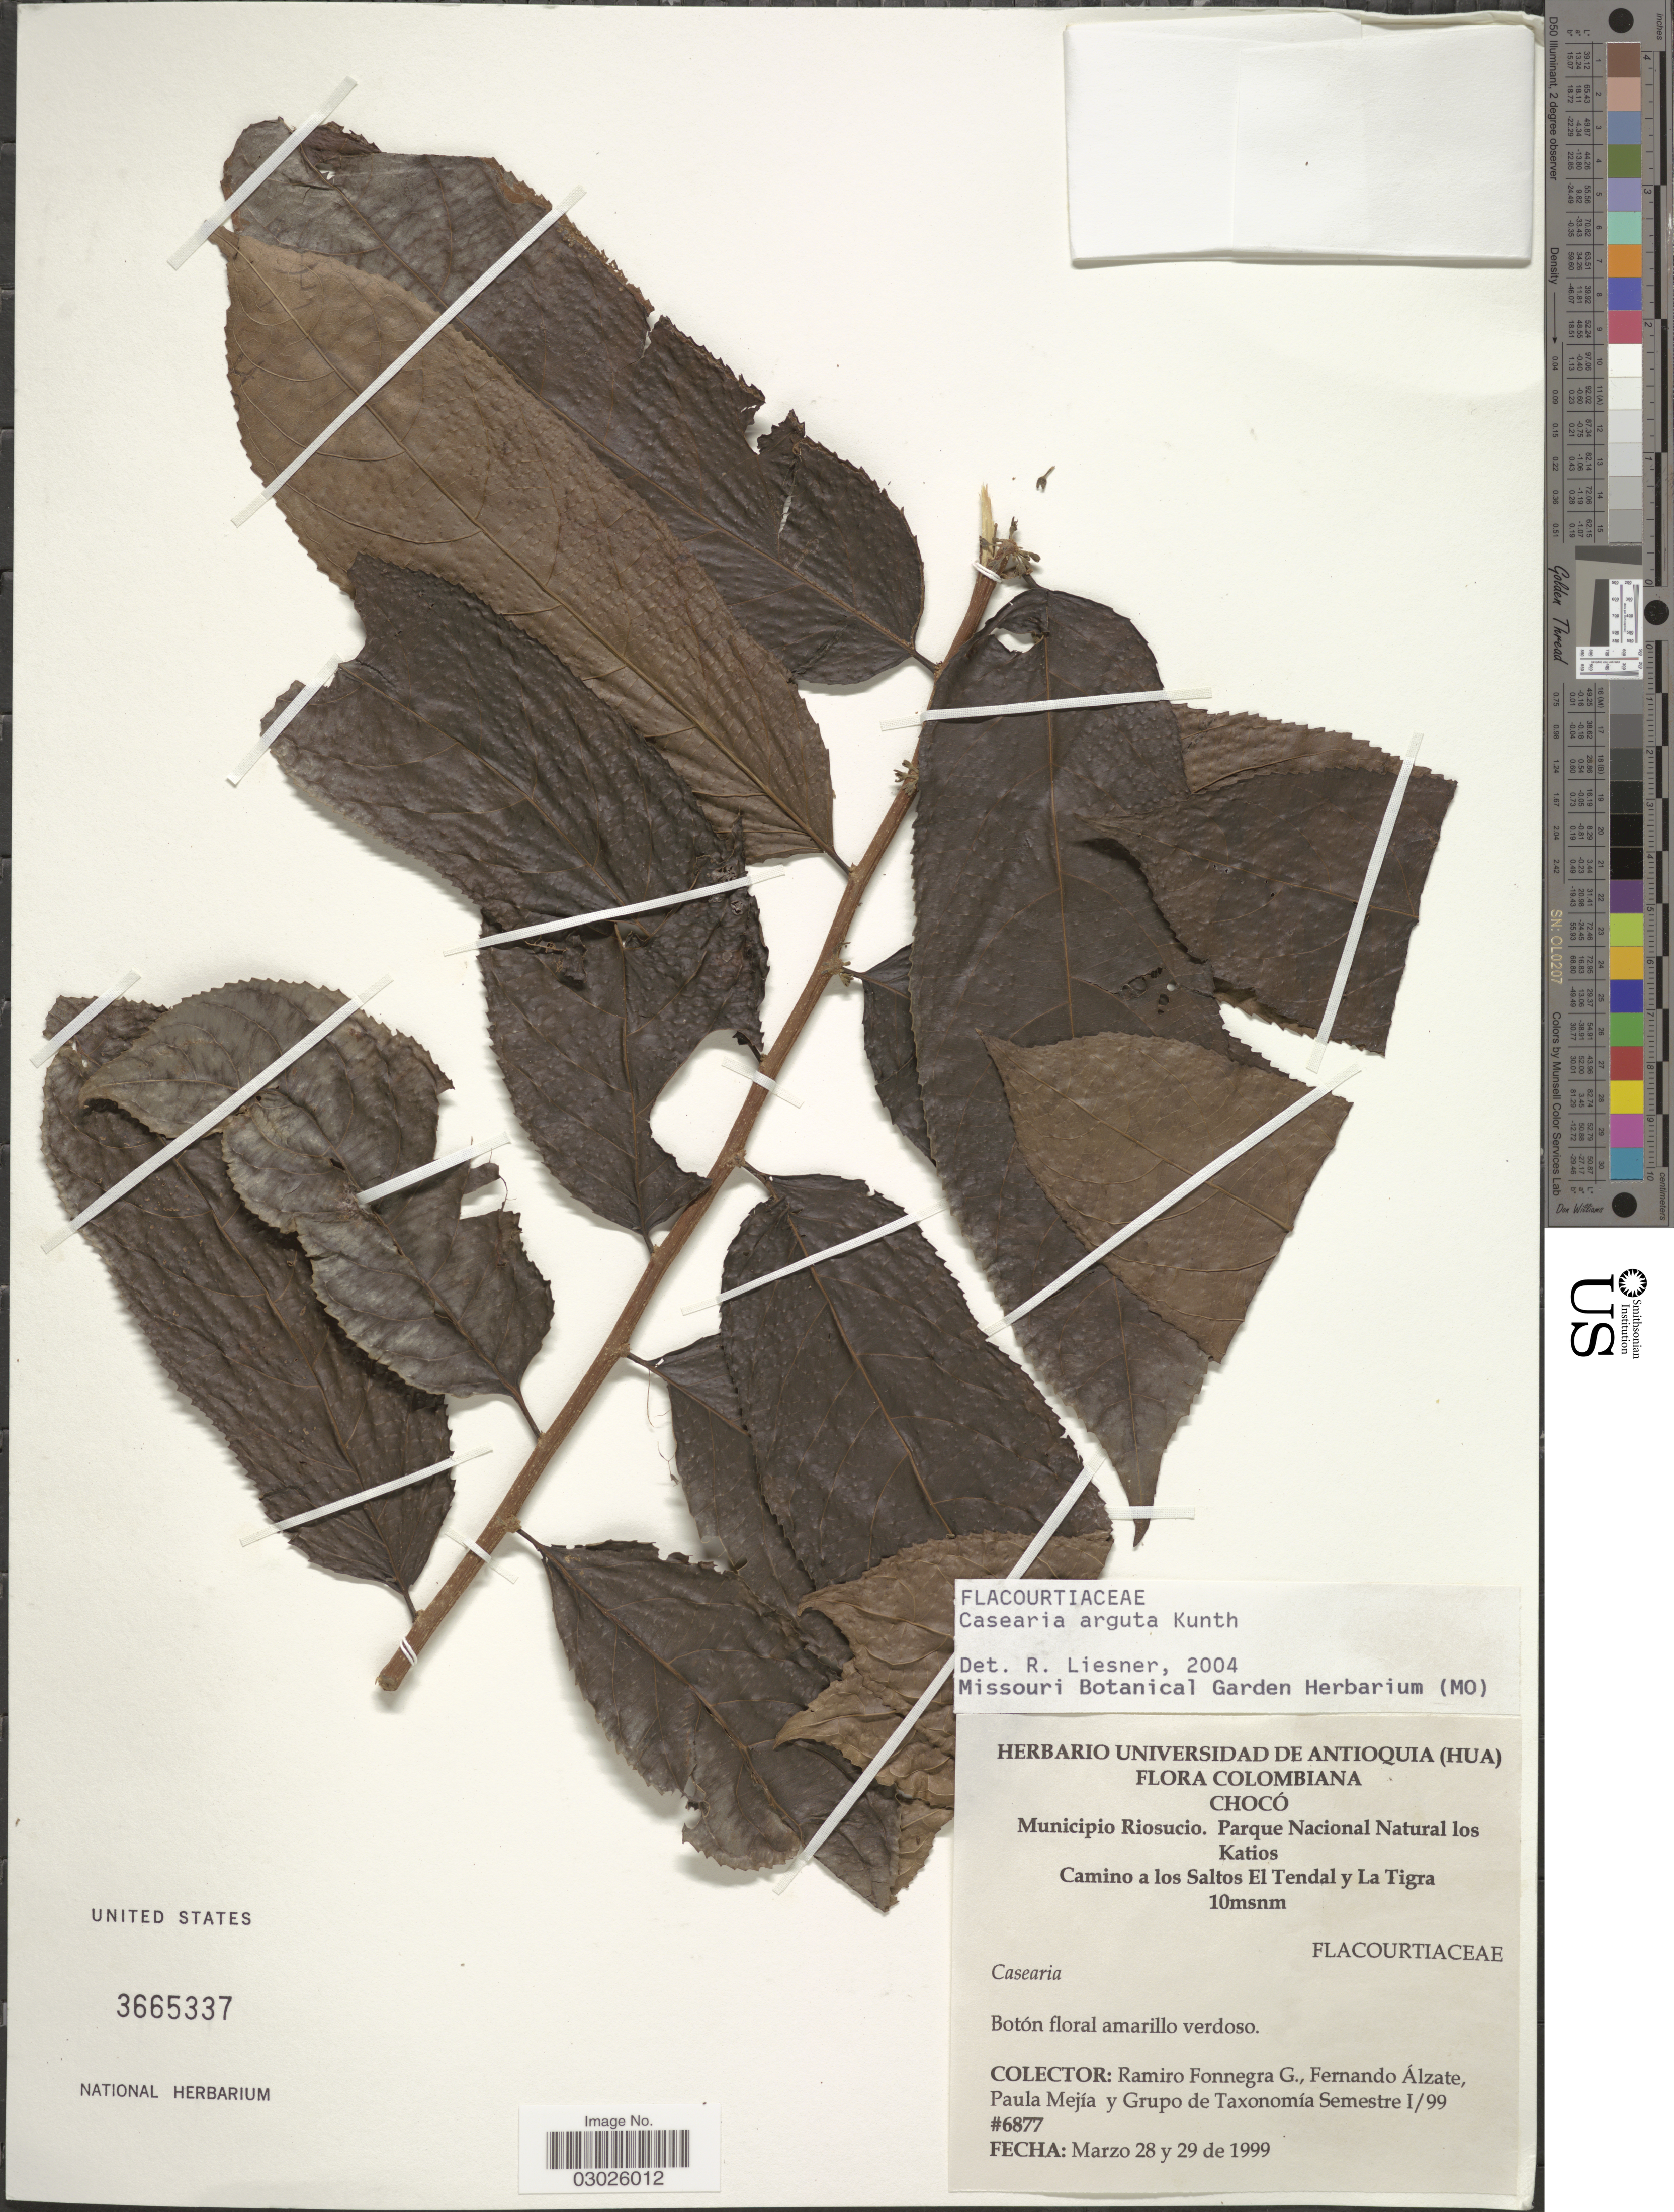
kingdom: Plantae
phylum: Tracheophyta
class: Magnoliopsida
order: Malpighiales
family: Salicaceae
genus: Casearia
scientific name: Casearia arguta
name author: Kunth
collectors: R. Fonnegra G., F. Alzate, P. Mejía & Grupo de Taxonomia Semestre I/99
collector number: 6877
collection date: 1999-03-28/1999-03-29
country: Colombia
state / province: Chocó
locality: Municipio Riosucio. Parque Nacional Natural los Katios. Camino a los Saltos El Tendal y La Tigra.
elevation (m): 10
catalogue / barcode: US 3665337